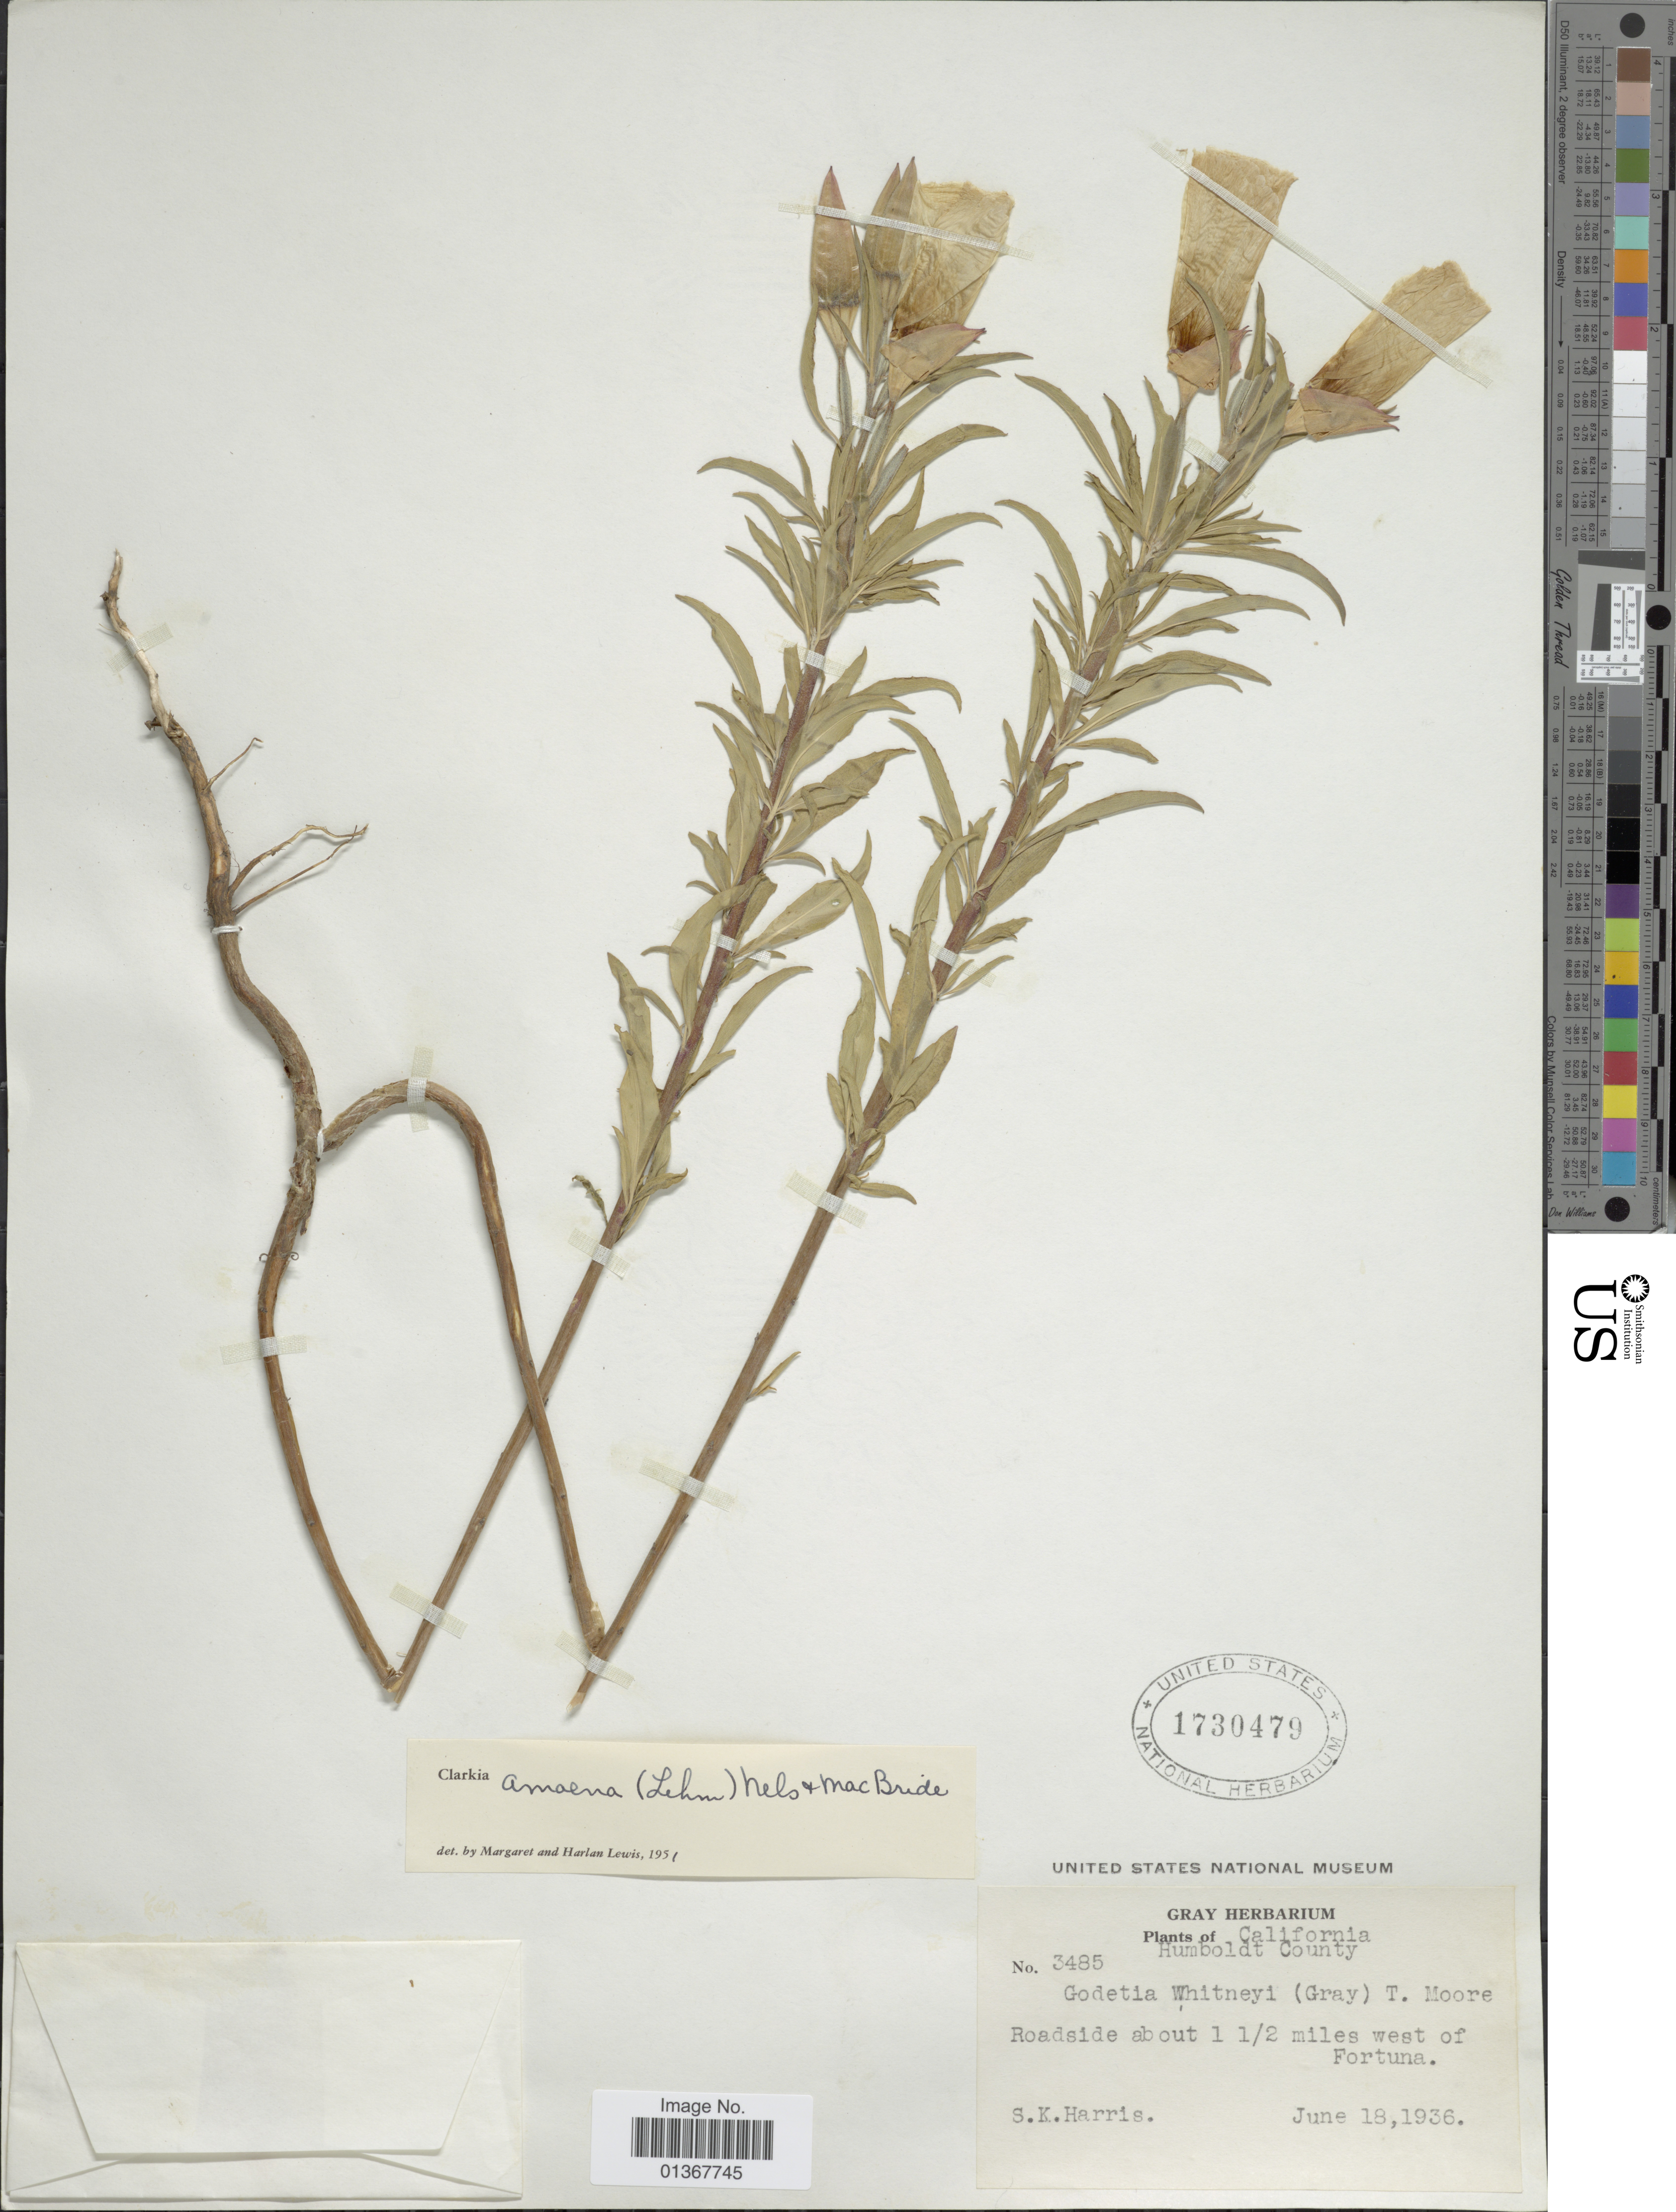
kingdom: Plantae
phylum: Tracheophyta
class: Magnoliopsida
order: Myrtales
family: Onagraceae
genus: Clarkia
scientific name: Clarkia amoena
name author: (Lehm.) A. Nelson & J.F. Macbr.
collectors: S. K. Harris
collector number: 3485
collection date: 1936-06-18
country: United States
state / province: California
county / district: Humboldt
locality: Humboldt County. Roadside about 1 1/2 miles west of Fortuna.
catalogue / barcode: US 1730479